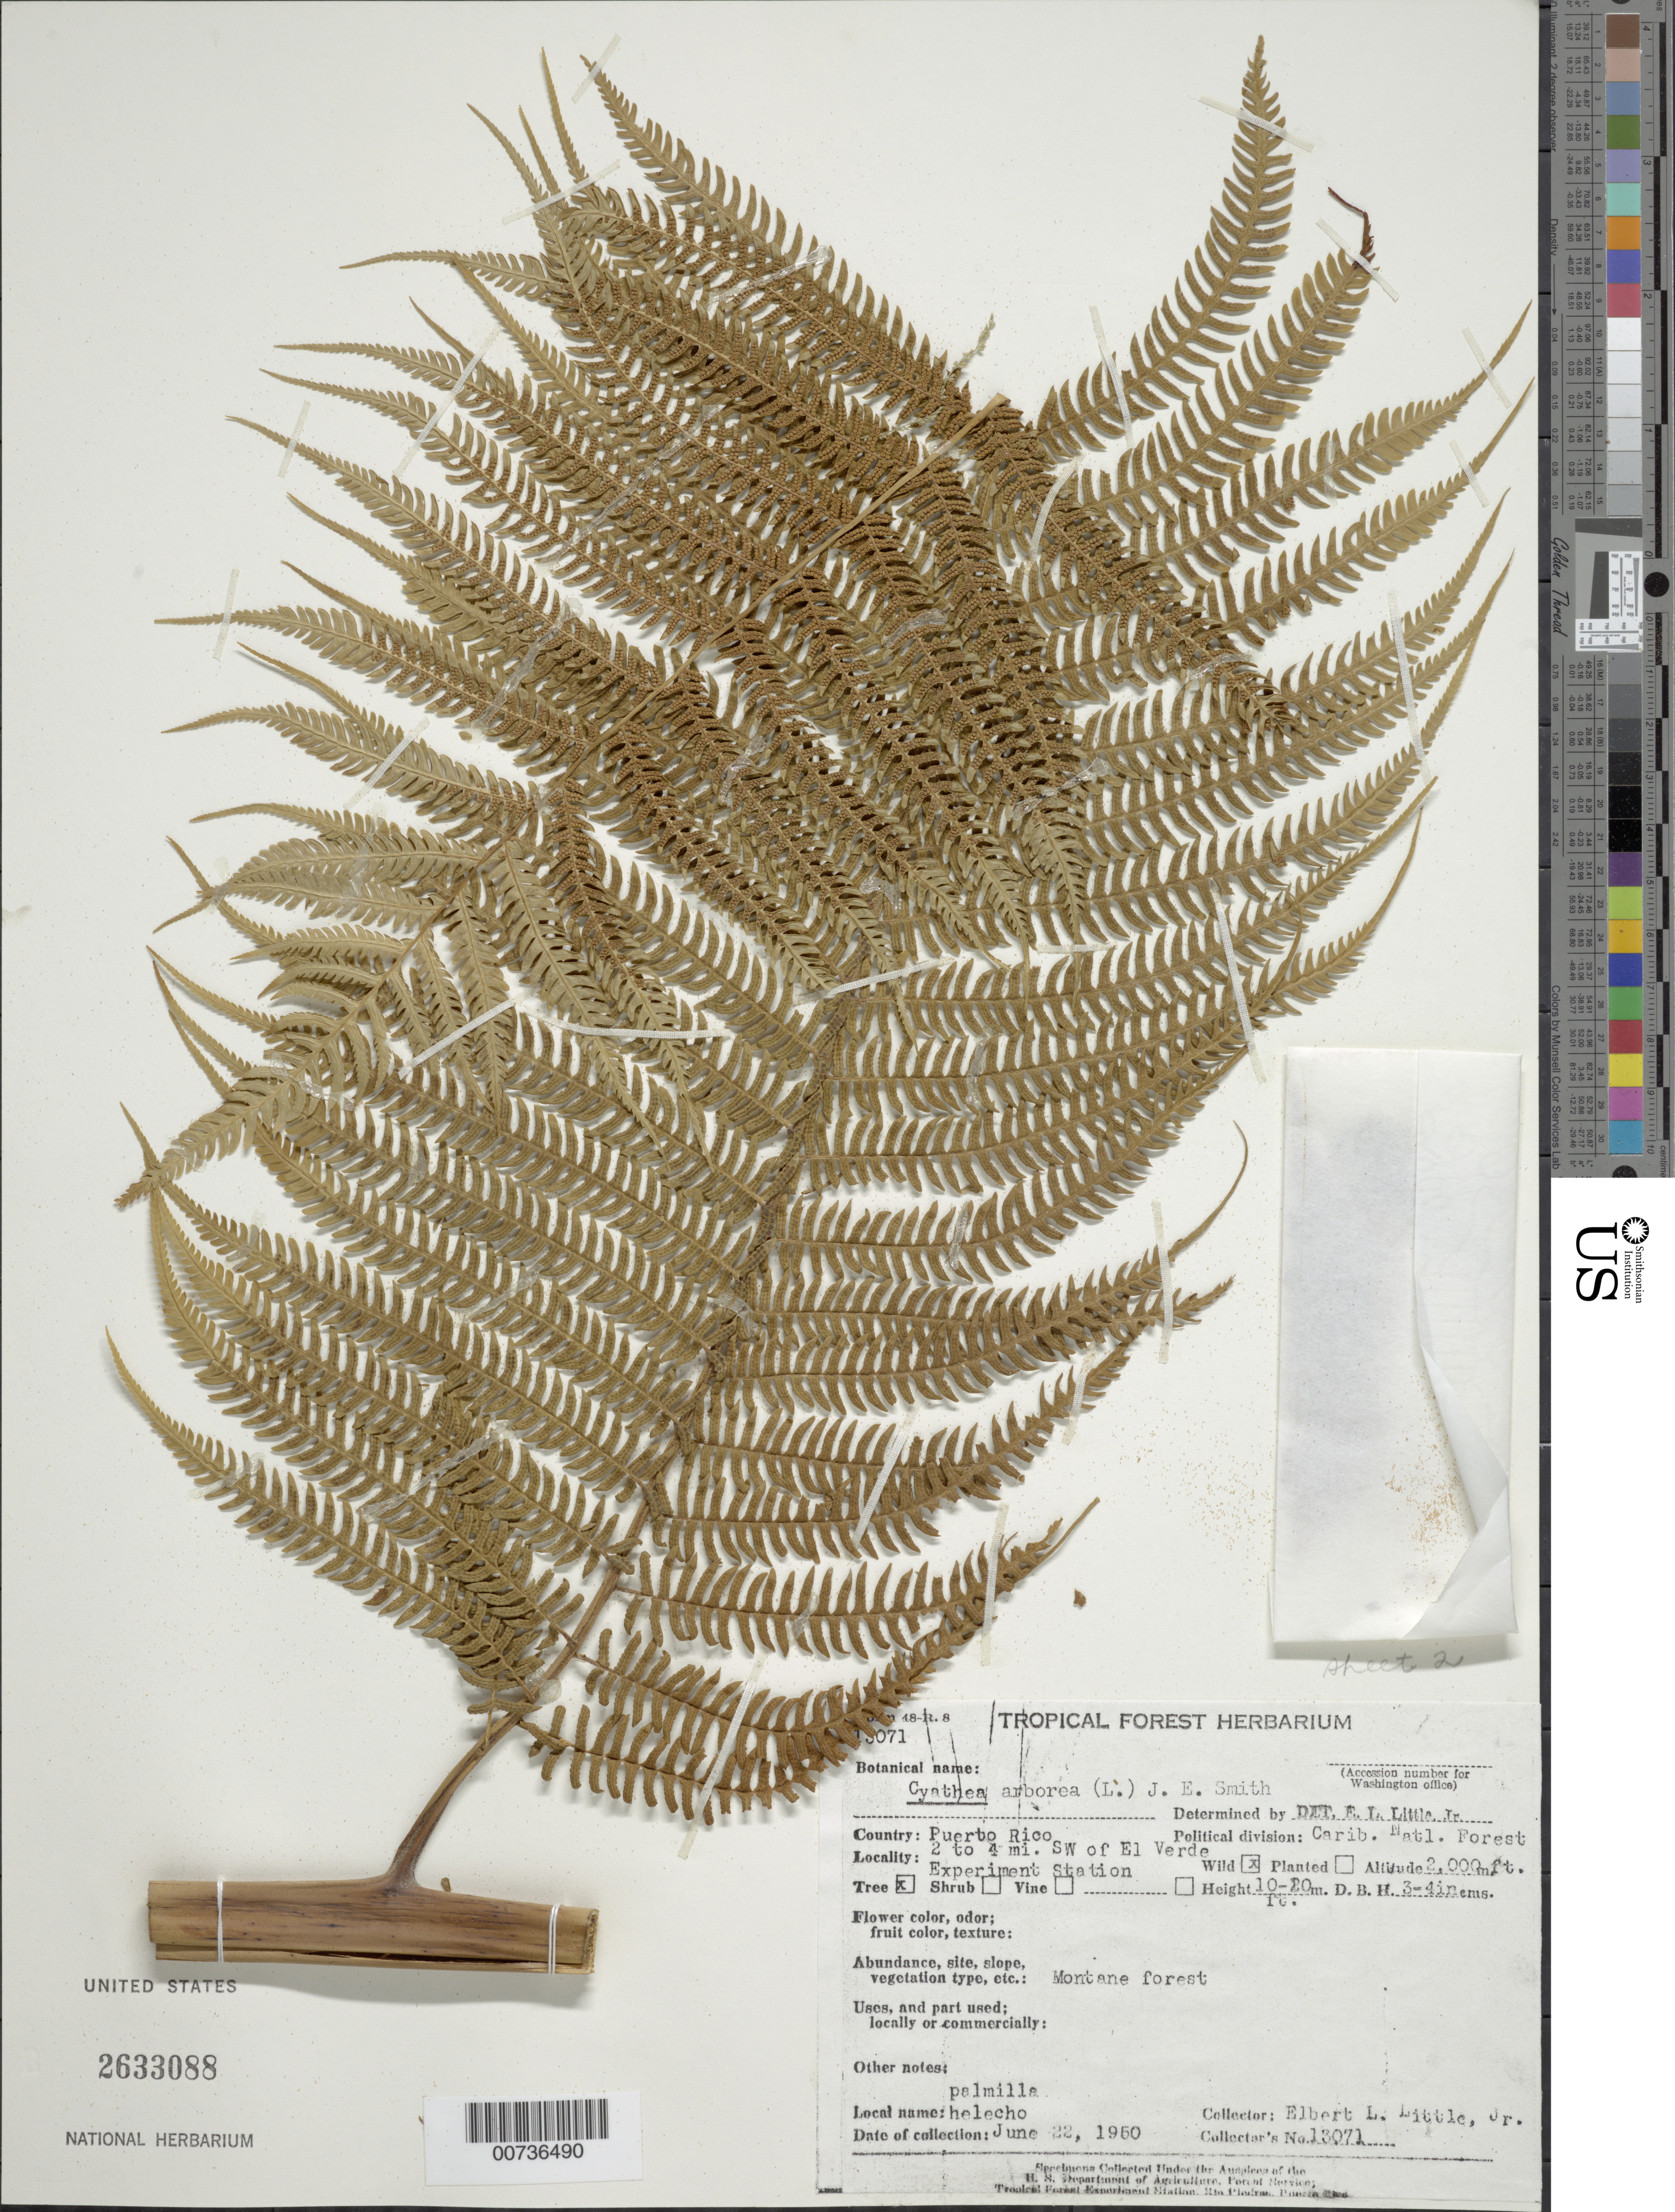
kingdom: Plantae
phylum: Tracheophyta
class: Polypodiopsida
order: Cyatheales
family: Cyatheaceae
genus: Cyathea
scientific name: Cyathea arborea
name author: (L.) Sm.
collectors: E. L. Little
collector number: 13071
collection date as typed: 22 Jun 1950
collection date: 1950-06-22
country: Puerto Rico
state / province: Río Grande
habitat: Montane forest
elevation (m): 610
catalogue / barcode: US 2633088